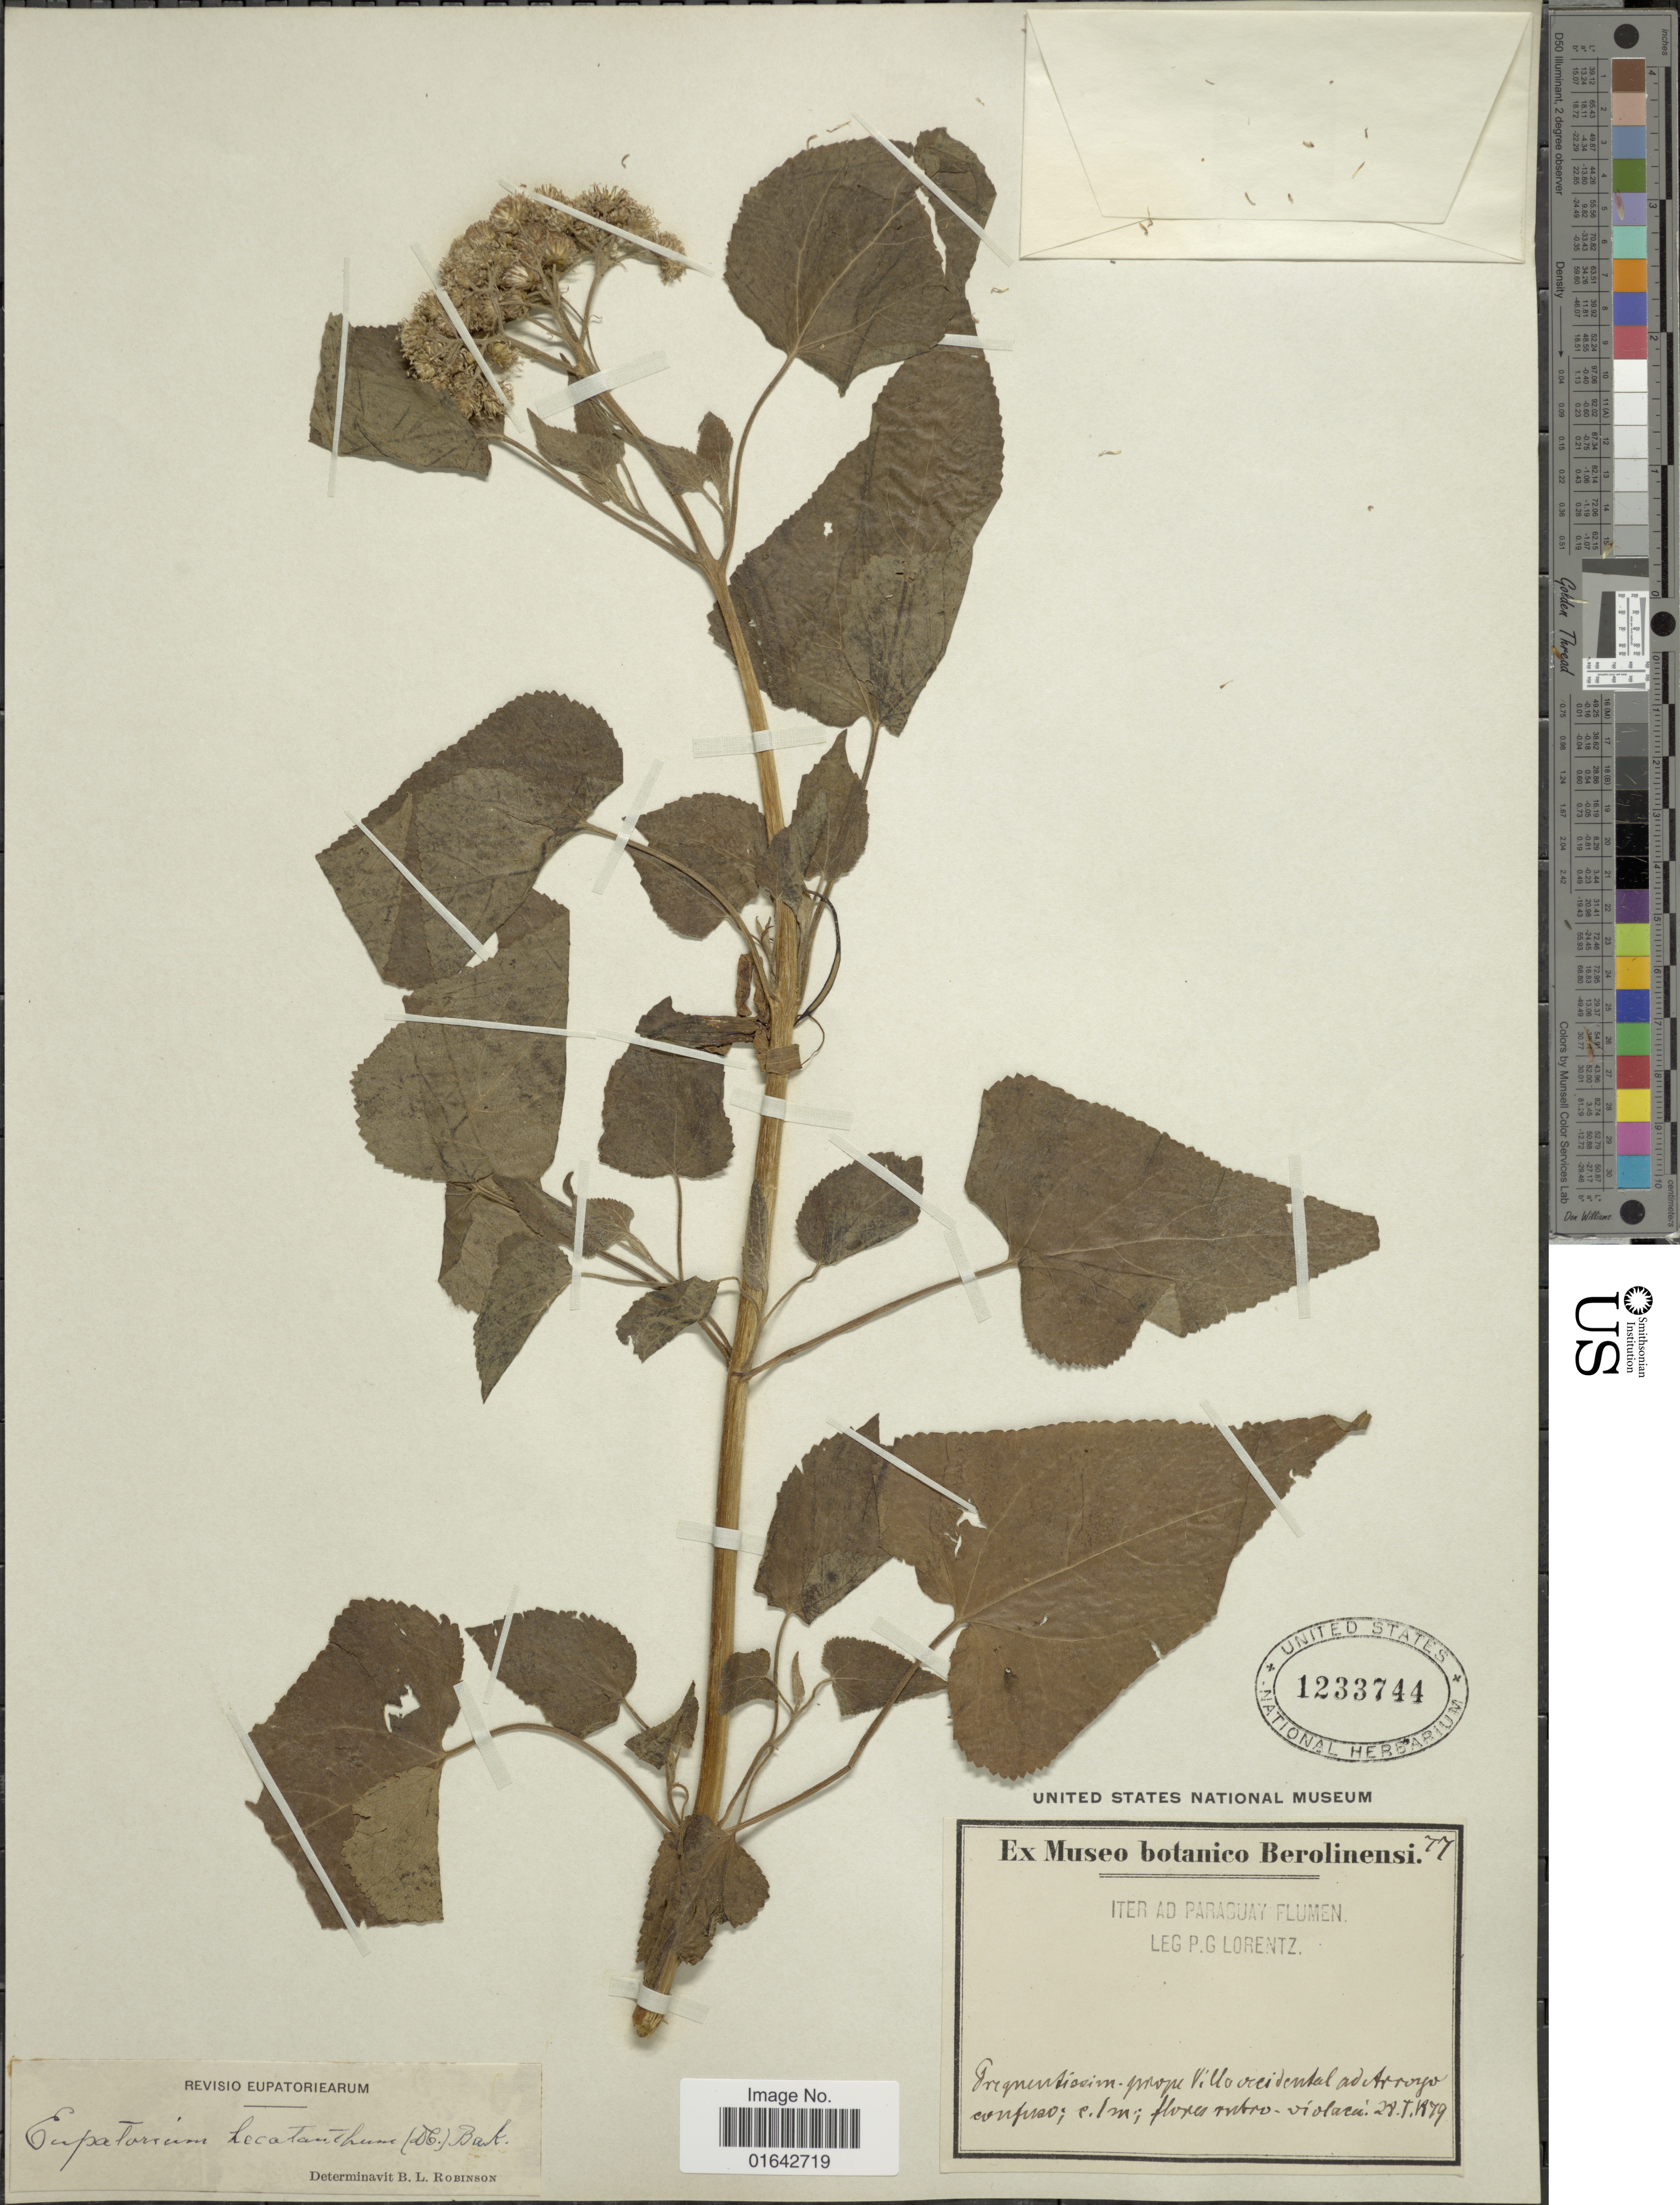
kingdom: Plantae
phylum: Tracheophyta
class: Magnoliopsida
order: Asterales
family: Asteraceae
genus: Urolepis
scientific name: Urolepis hecatantha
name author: (DC.) R.M. King & H. Rob.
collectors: P. G. Lorentz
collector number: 77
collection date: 1879-01-28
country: Paraguay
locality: Iter ad Paraguay Flumen, prope Villa occidental ad Arroyo confuso.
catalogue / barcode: US 1233744